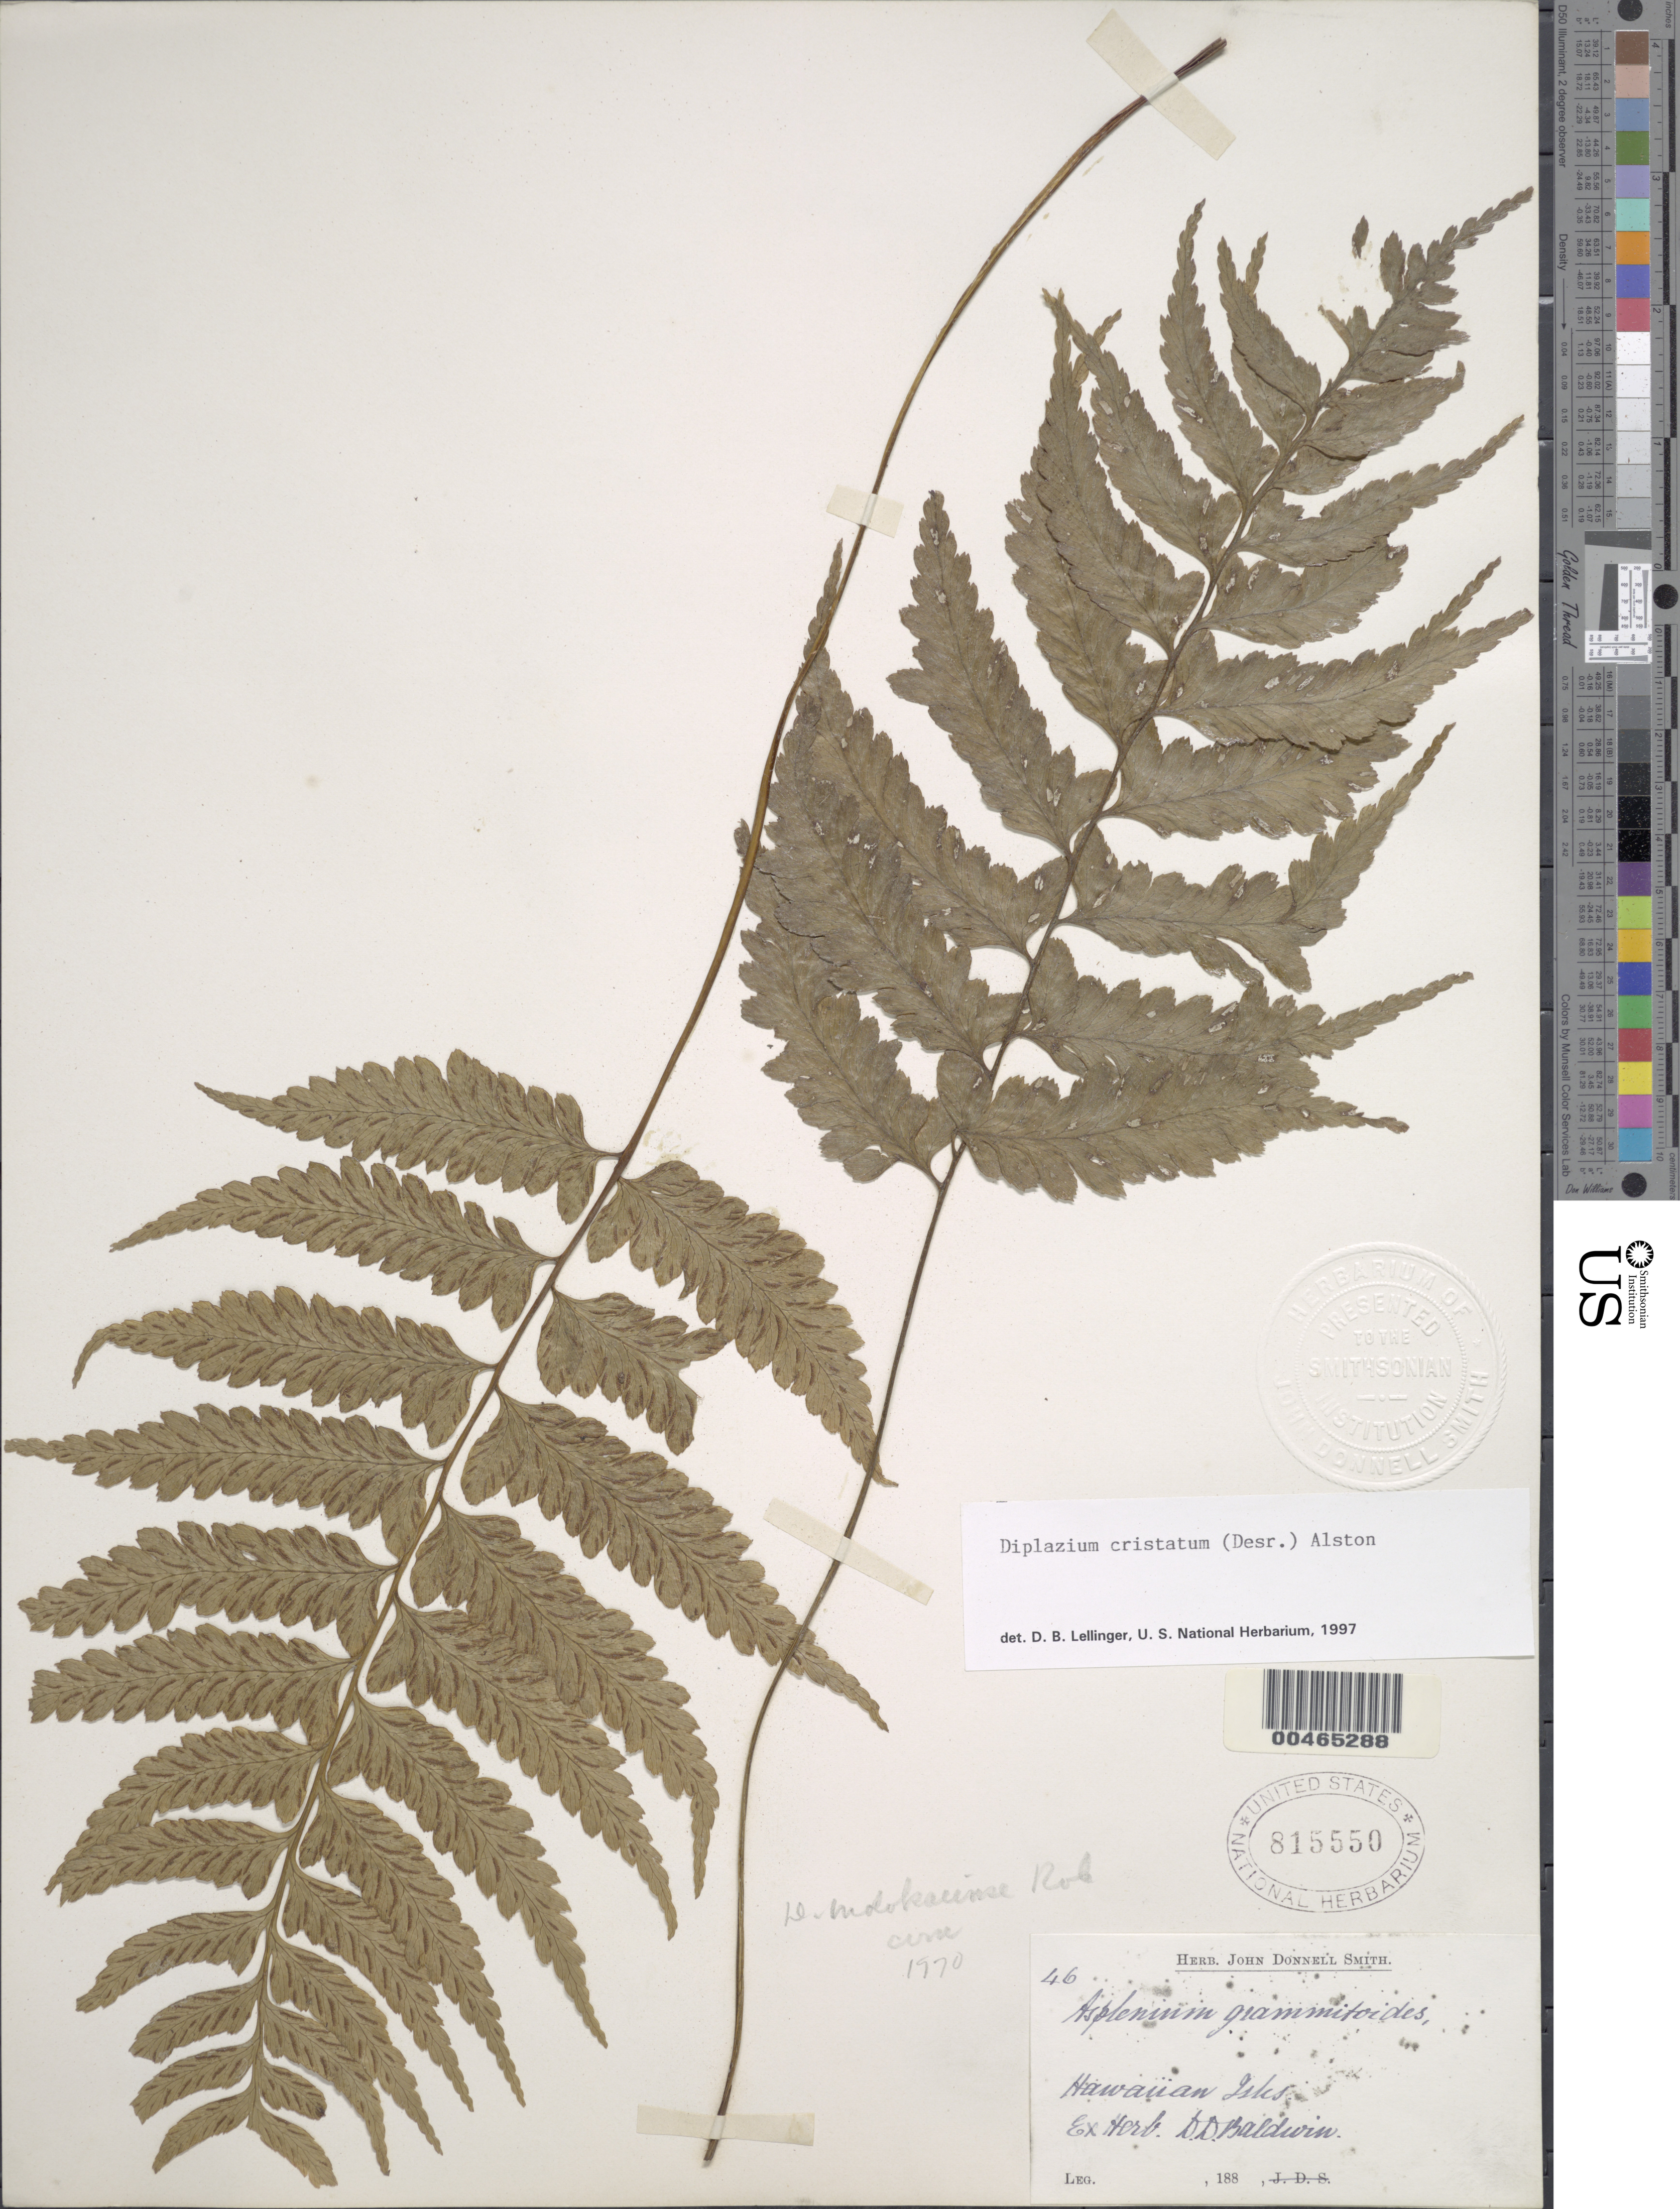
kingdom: Plantae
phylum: Tracheophyta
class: Polypodiopsida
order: Polypodiales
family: Athyriaceae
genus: Diplazium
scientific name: Diplazium cristatum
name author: (Desr.) Alston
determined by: Lellinger, David B., (BOT), Smithsonian Institution - National Museum of Natural History (UNITED STATES)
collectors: D. Baldwin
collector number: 46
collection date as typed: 188-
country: United States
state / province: Hawaii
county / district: Hawaii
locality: Hawaiian Islands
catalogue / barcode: US 815550